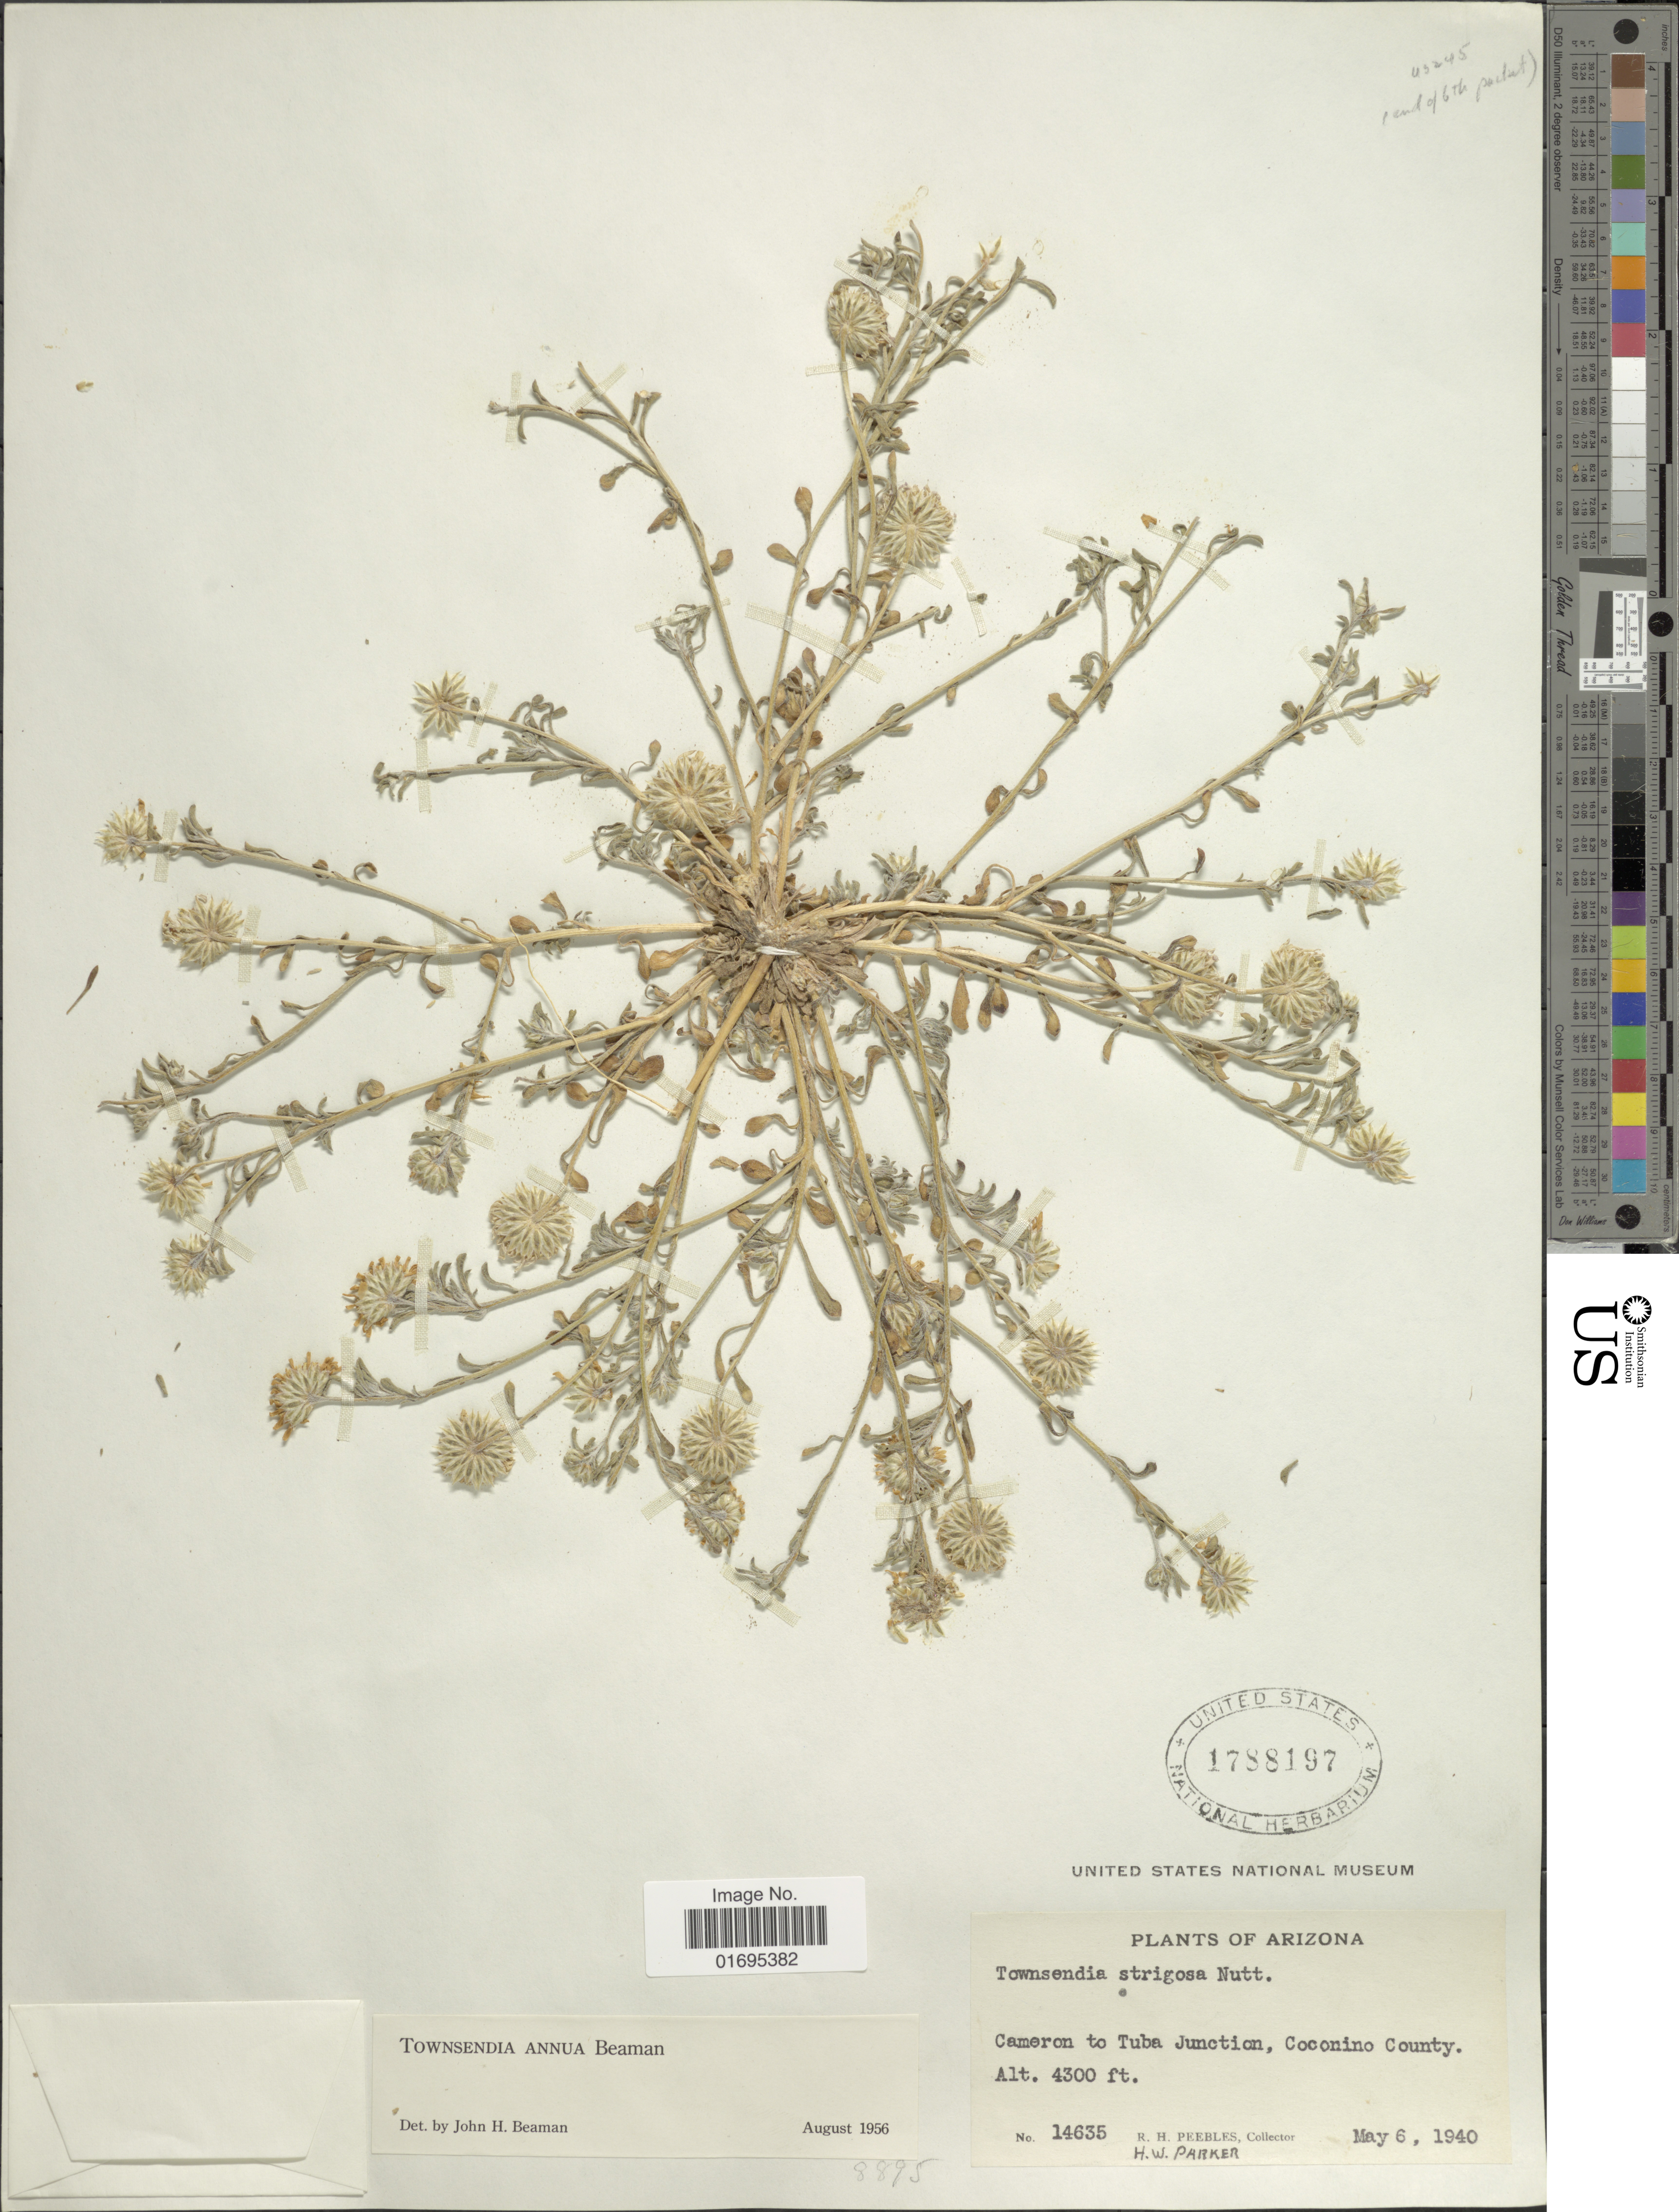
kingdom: Plantae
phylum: Tracheophyta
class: Magnoliopsida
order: Asterales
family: Asteraceae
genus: Townsendia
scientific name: Townsendia annua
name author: Beaman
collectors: R. H. Peebles & H. W. Parker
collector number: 14635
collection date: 1940-05-06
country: United States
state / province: Arizona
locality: Cameron to Tuba Junction, Coconino County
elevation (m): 1311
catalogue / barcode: US 1788197